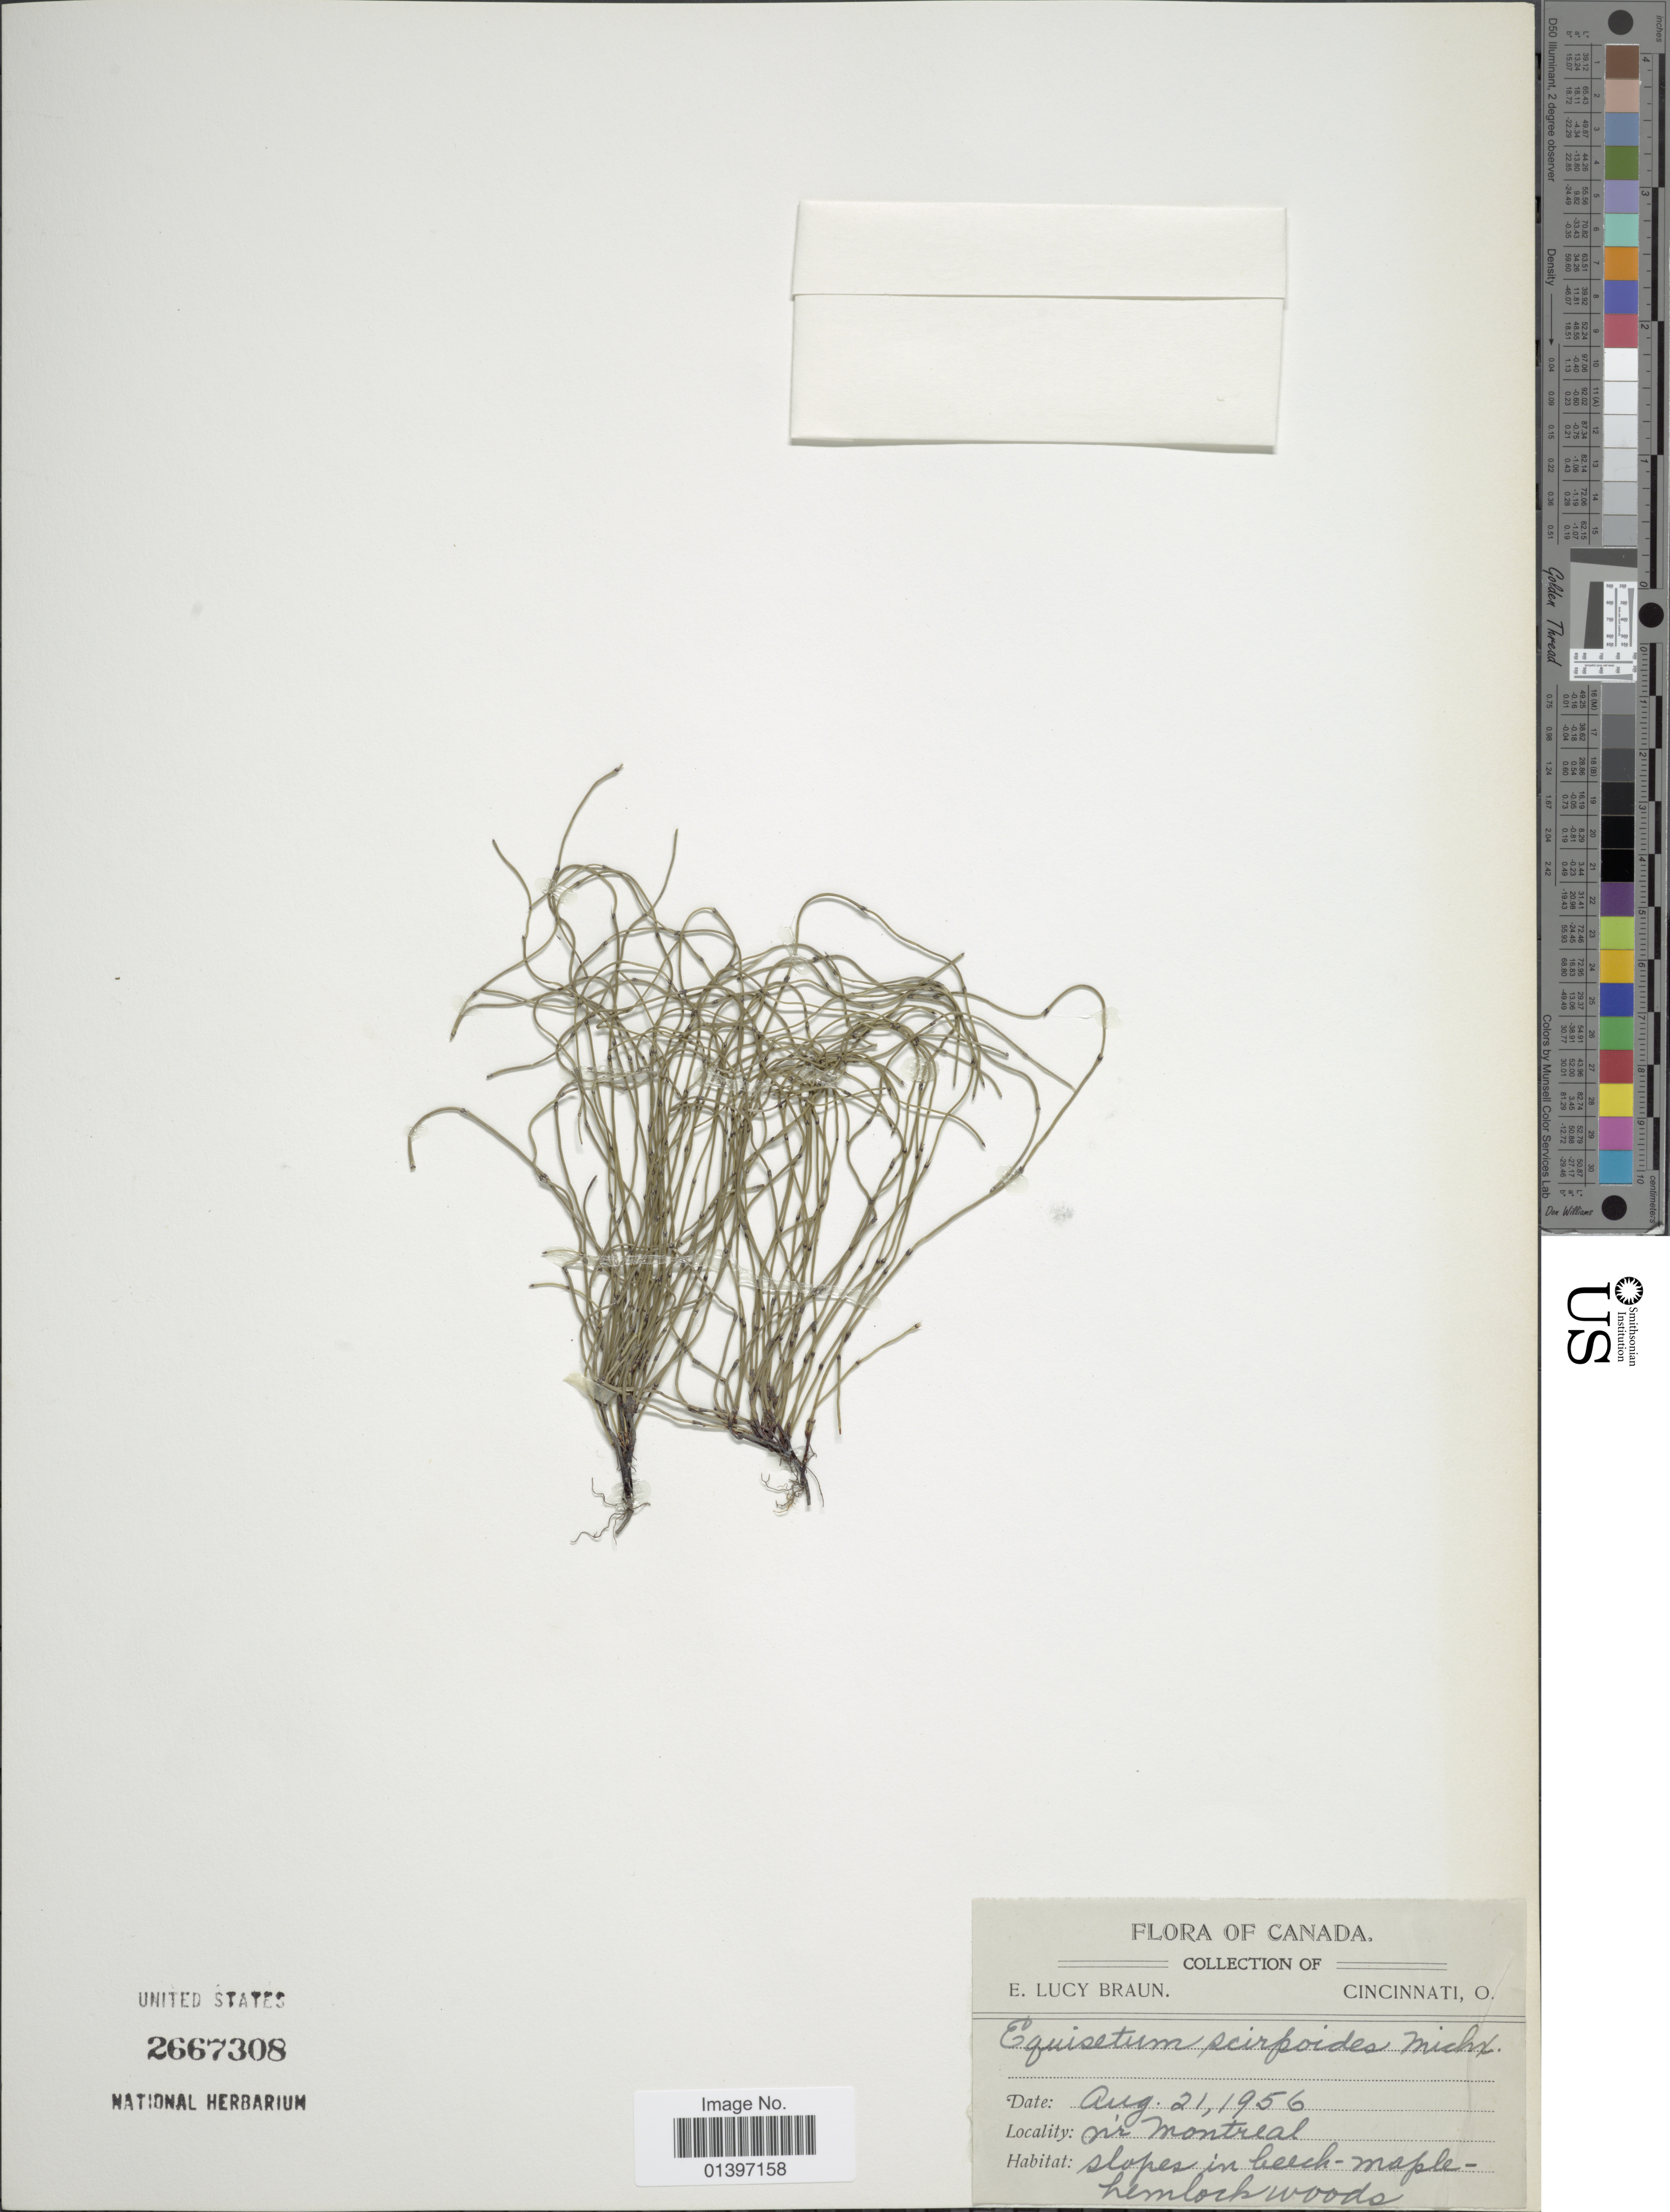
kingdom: Plantae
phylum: Tracheophyta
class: Polypodiopsida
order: Equisetales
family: Equisetaceae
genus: Equisetum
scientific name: Equisetum scirpoides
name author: Michx.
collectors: E. L. Braun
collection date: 1956-08-21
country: Canada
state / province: Ontario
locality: Cincinnati, Near Montreal, slopes in beech-maple-hemlock woods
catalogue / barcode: US 2667308